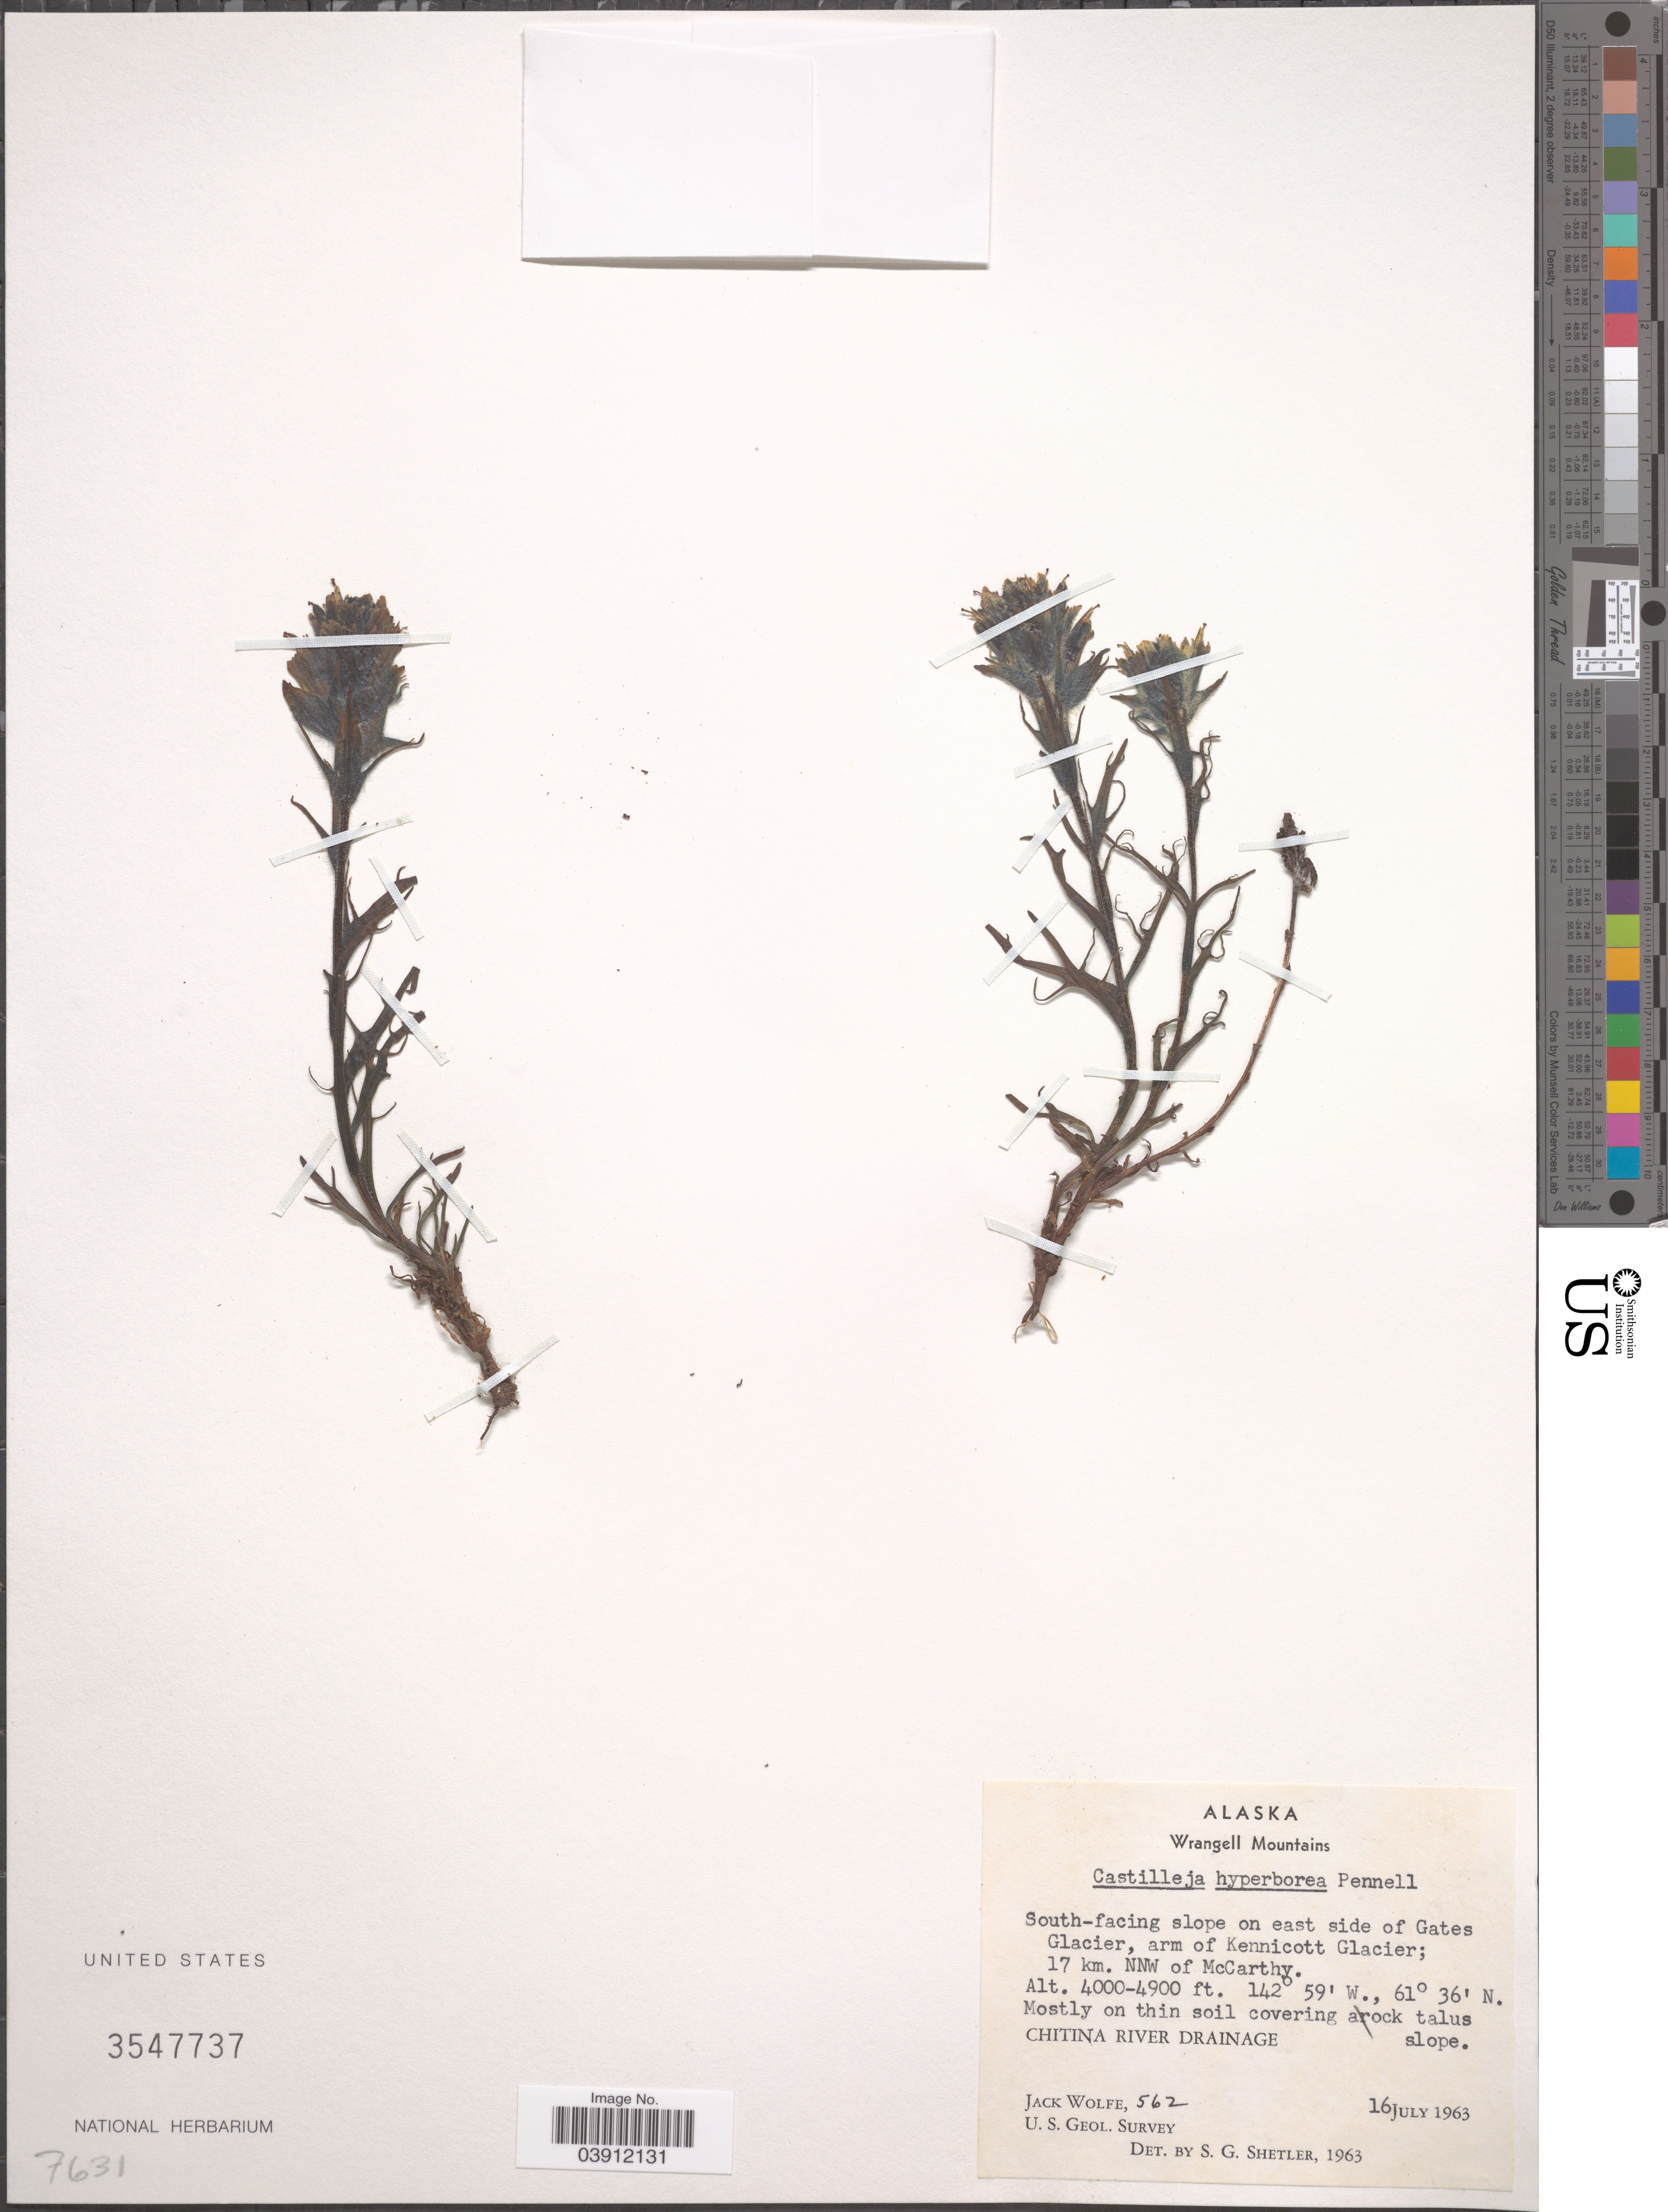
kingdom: Plantae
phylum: Tracheophyta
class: Magnoliopsida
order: Lamiales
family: Orobanchaceae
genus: Castilleja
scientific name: Castilleja hyperborea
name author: Pennell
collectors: J. Wolfe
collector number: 562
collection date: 1963-07-16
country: United States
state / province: Alaska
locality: Wrangell Mountains. South-facing slope on east side of Gates Glacier, arm of Kennicott Glacier; 17 km. NNW of McCarthy. Chitina River Drainage.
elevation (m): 1219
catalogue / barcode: US 3547737